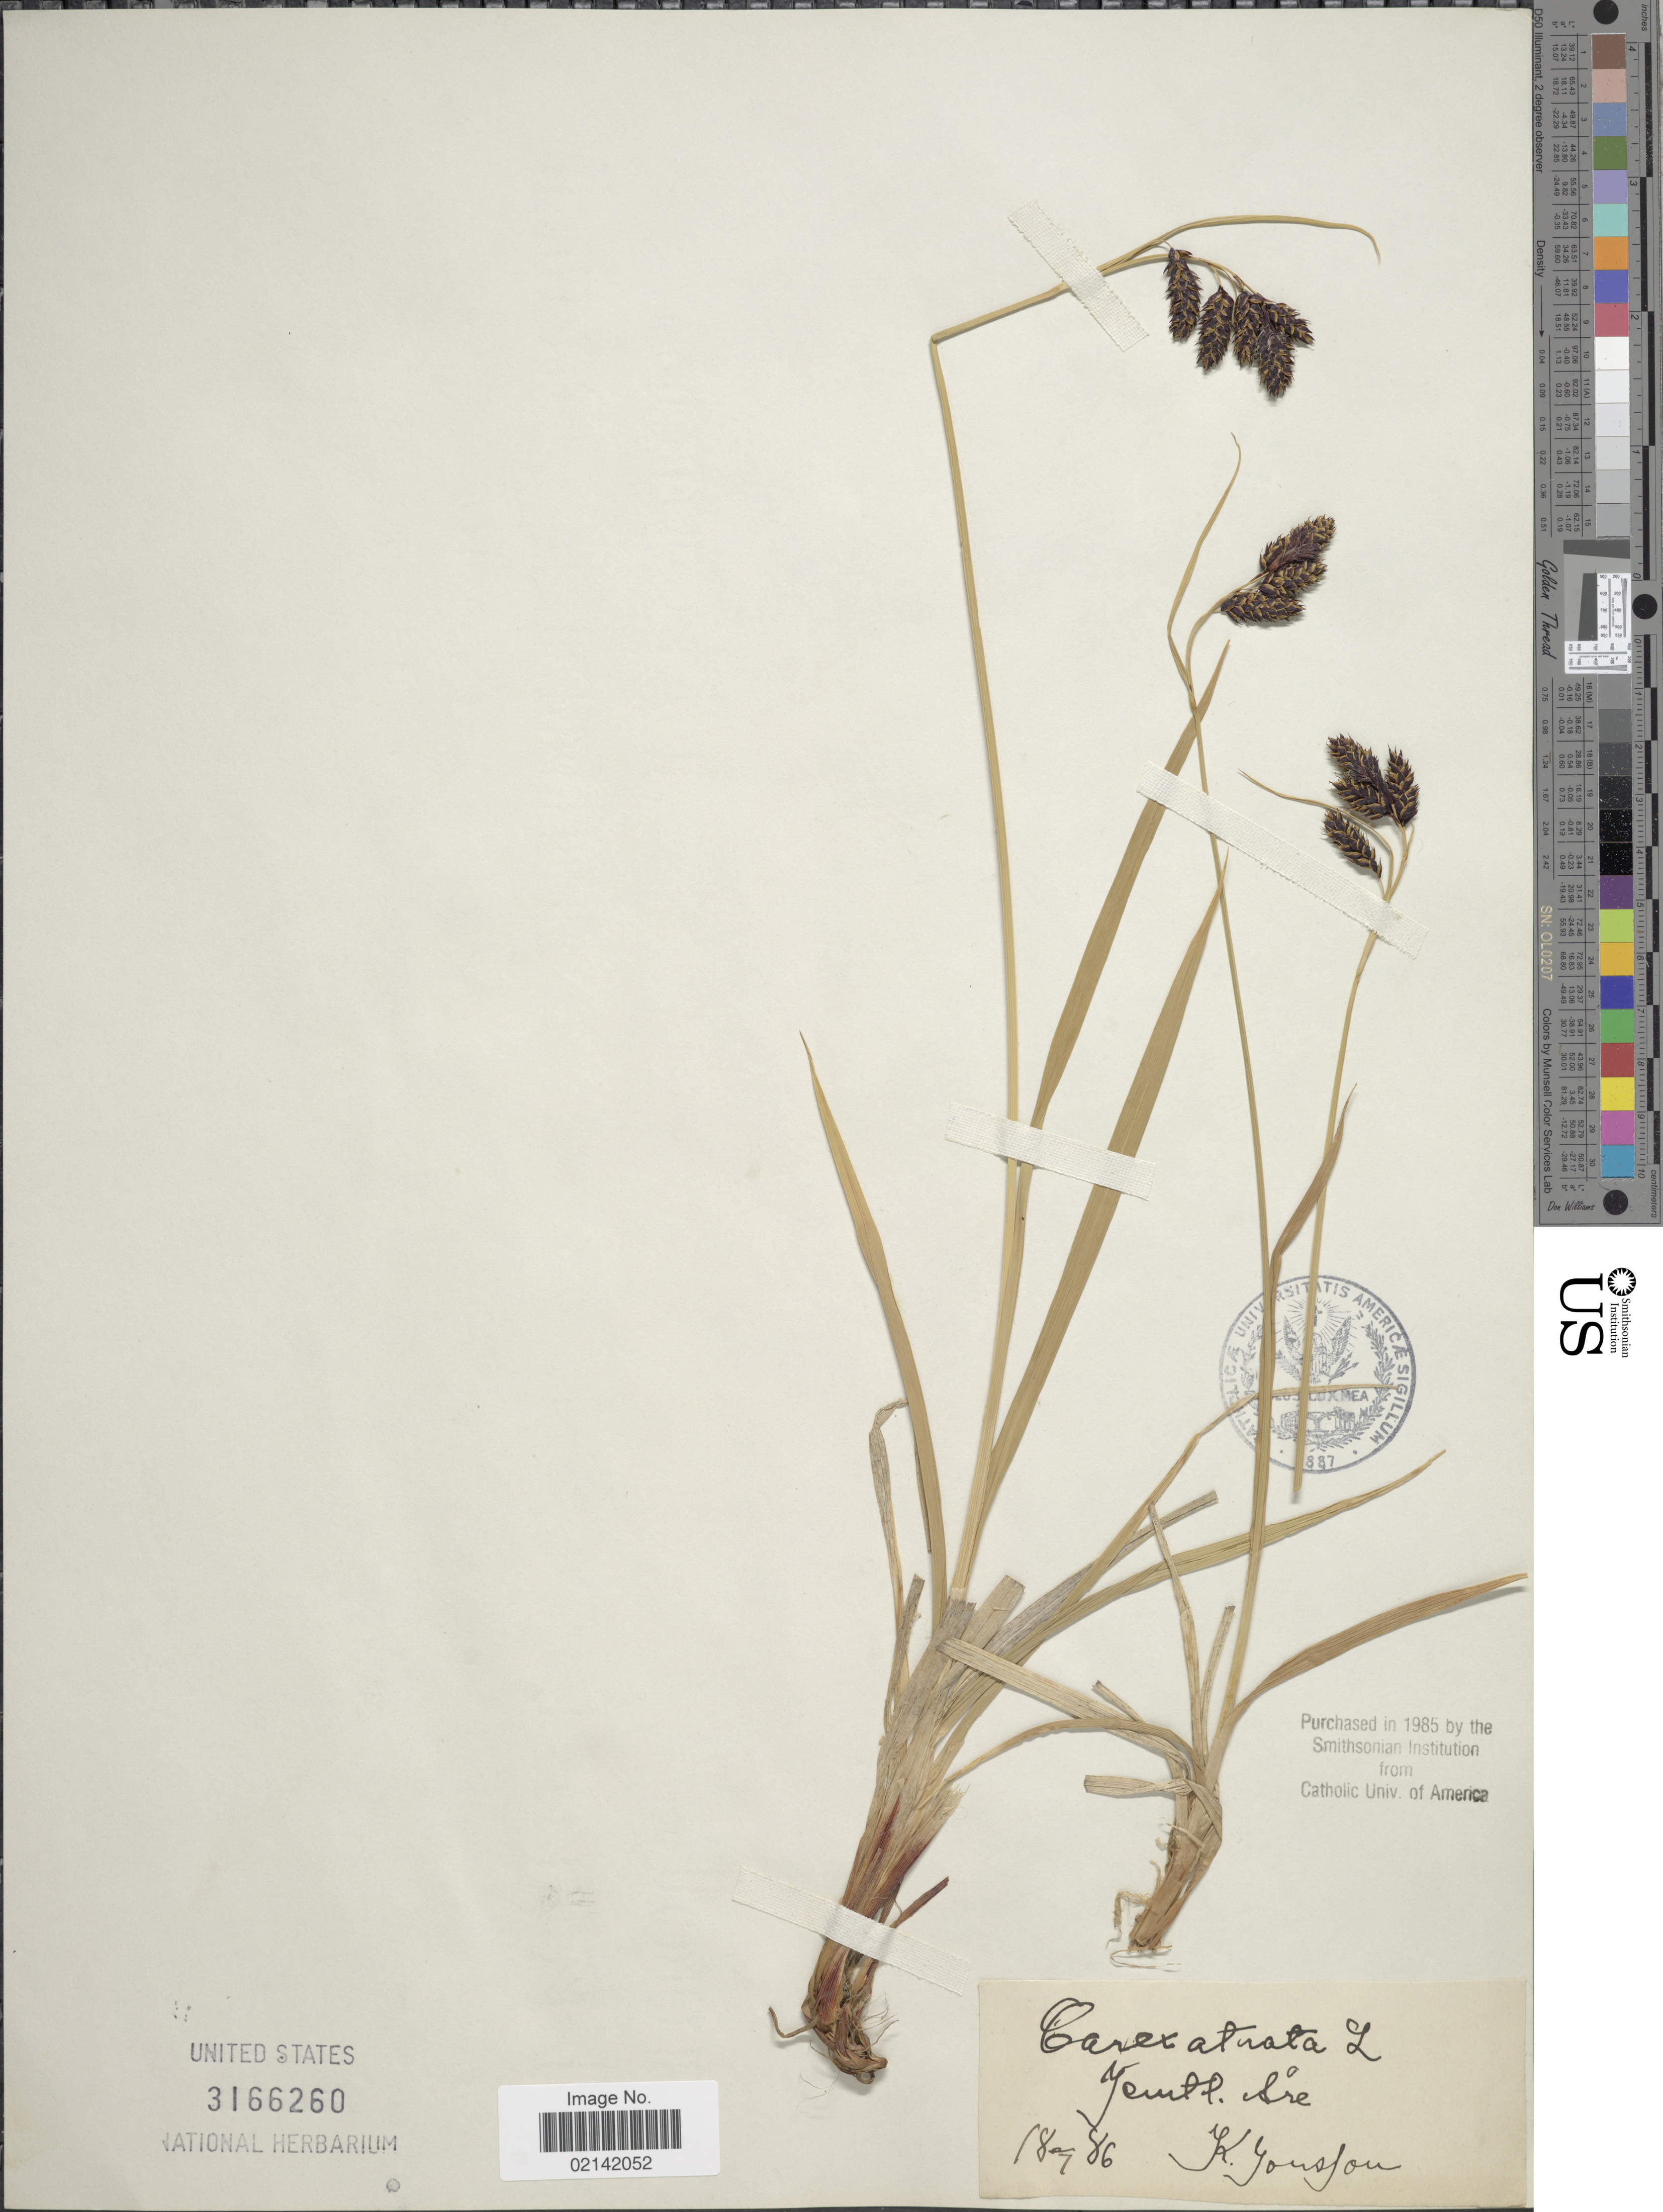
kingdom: Plantae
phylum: Tracheophyta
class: Liliopsida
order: Poales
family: Cyperaceae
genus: Carex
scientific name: Carex atrata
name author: L.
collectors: K. Jonsson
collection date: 1886-07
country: Sweden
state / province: Jämtland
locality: Jemtk., Are.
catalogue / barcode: US 3166260